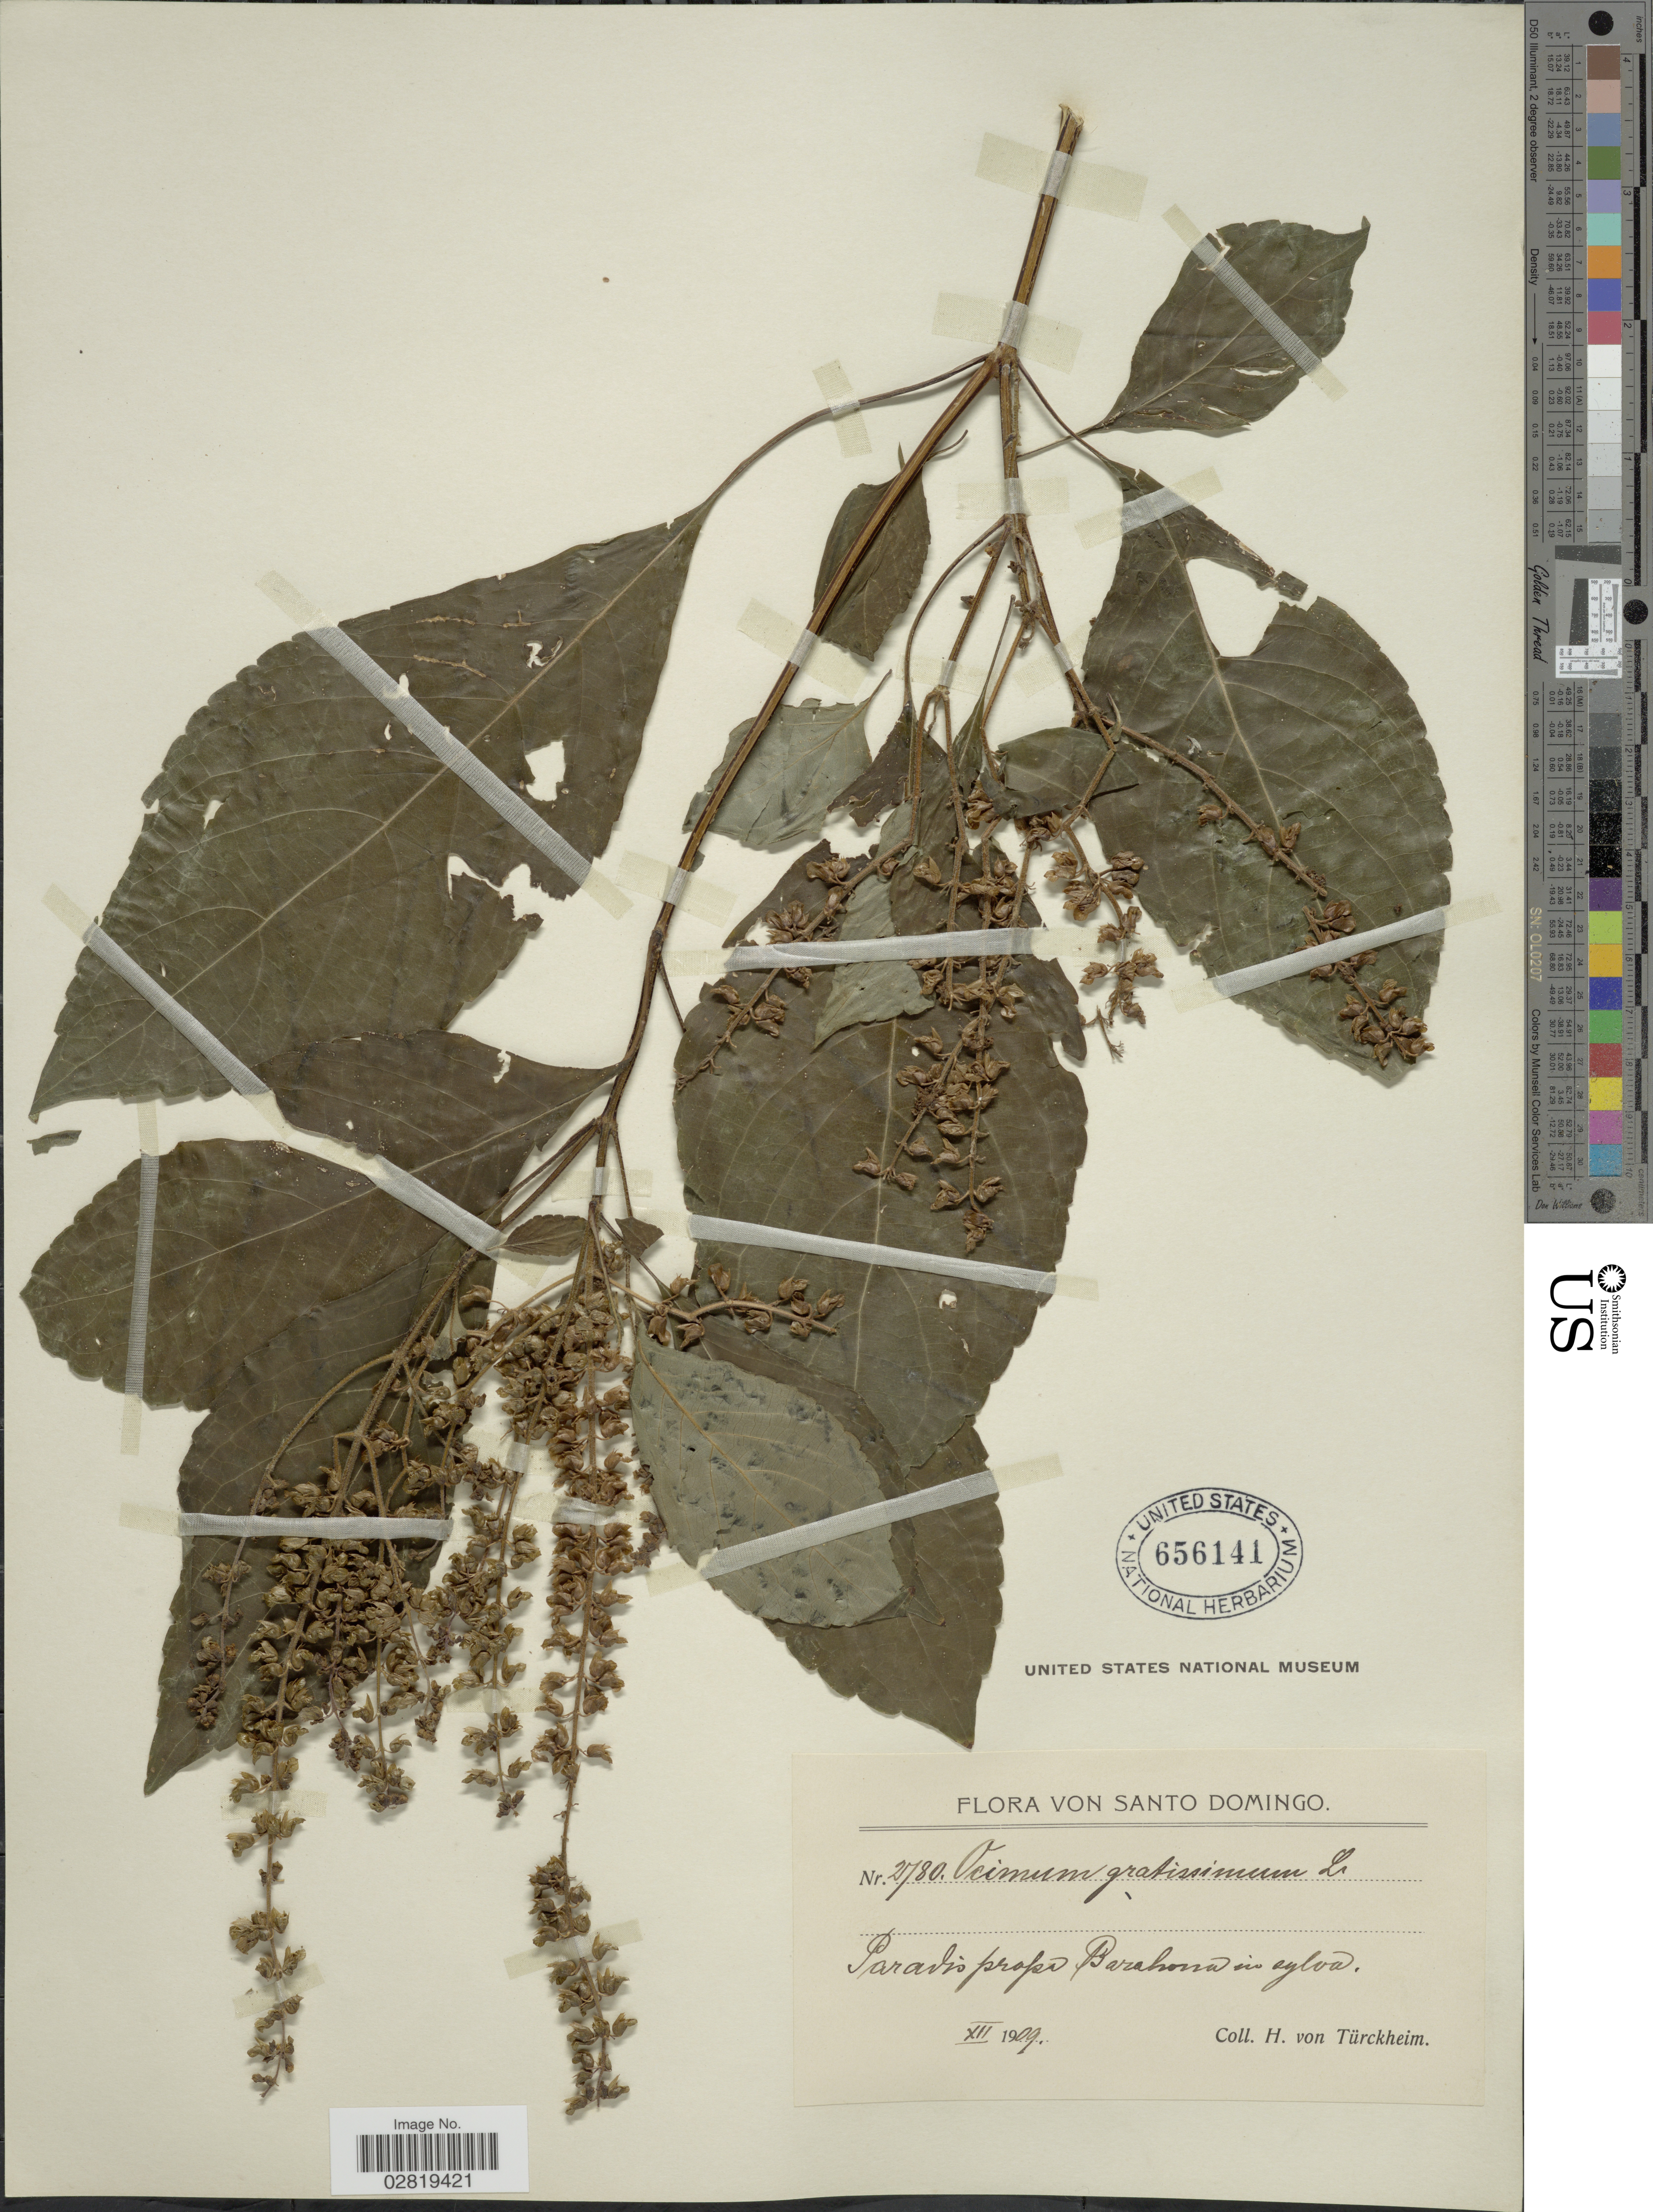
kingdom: Plantae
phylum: Tracheophyta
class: Magnoliopsida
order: Lamiales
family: Lamiaceae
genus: Ocimum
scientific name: Ocimum gratissimum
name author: L.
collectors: H. von Türckheim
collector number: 2780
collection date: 1909-12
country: Dominican Republic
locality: Santo Domingo, Paradis prope Barahona in sylva.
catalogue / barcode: US 656141